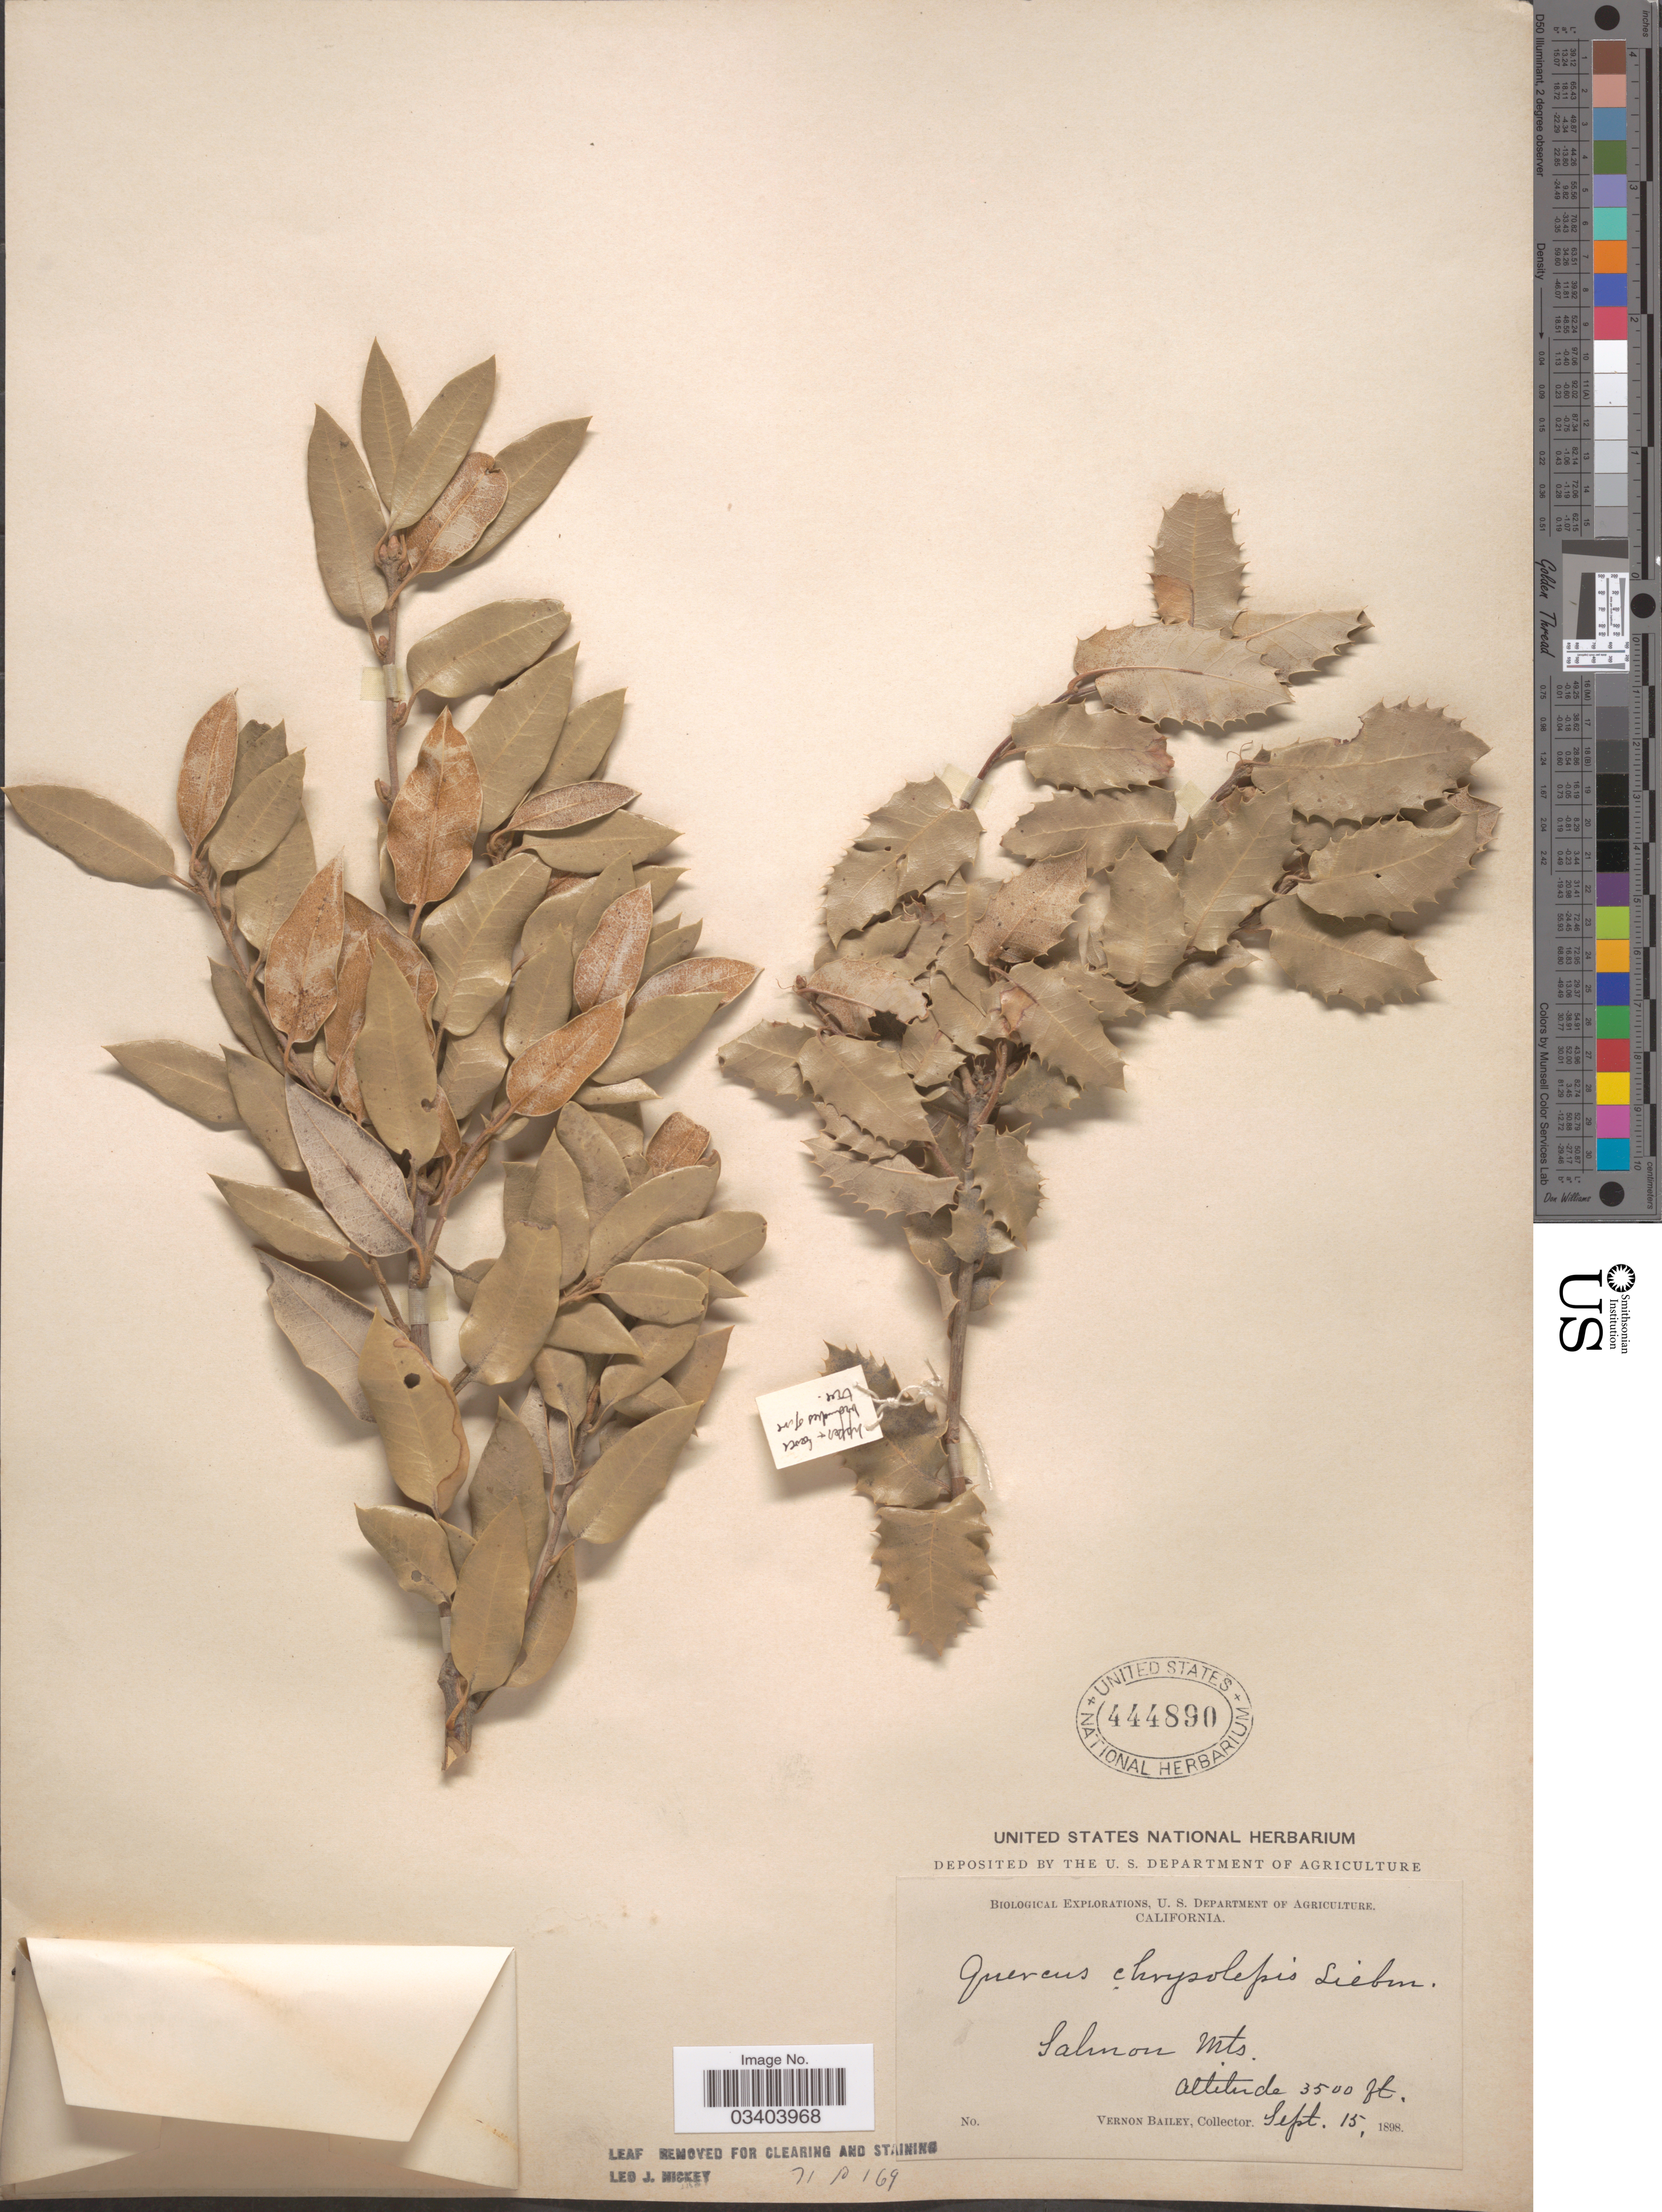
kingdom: Plantae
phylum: Tracheophyta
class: Magnoliopsida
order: Fagales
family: Fagaceae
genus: Quercus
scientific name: Quercus chrysolepis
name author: Liebm.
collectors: V. O. Bailey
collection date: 1898-09-15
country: United States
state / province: California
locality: Salmon Mts.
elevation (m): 1067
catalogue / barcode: US 444890